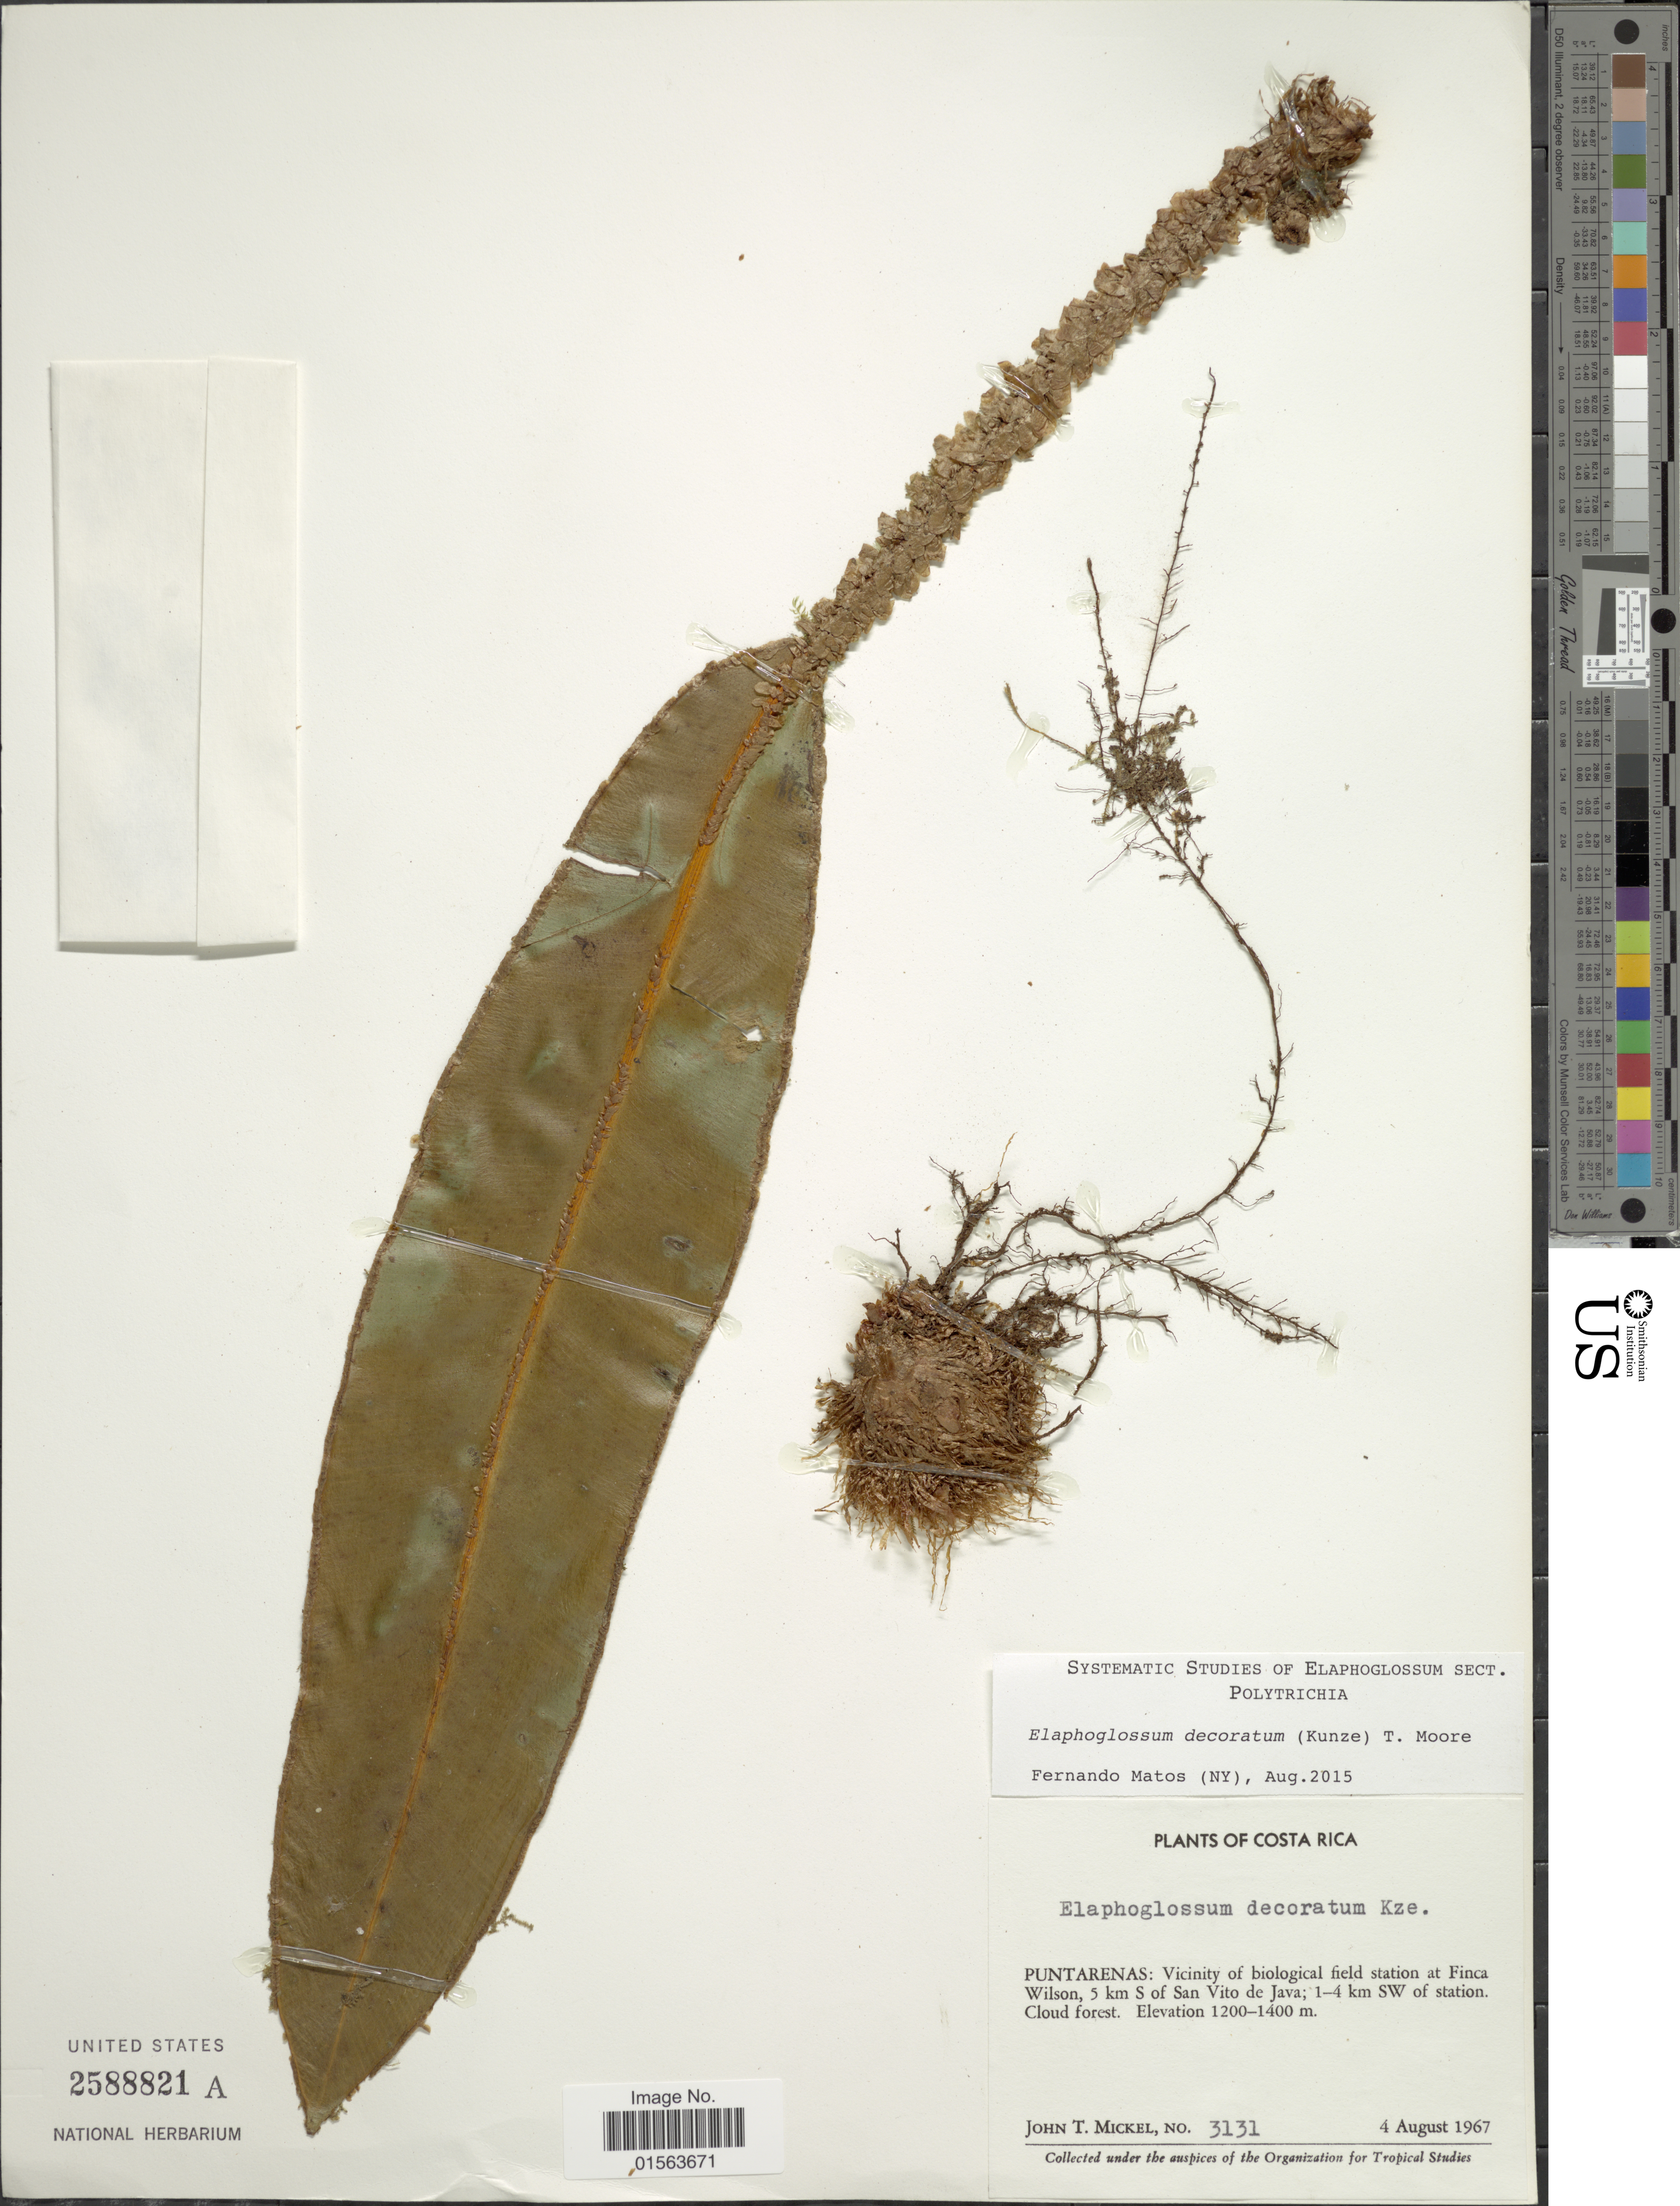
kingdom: Plantae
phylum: Tracheophyta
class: Polypodiopsida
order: Polypodiales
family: Dryopteridaceae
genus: Elaphoglossum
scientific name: Elaphoglossum decoratum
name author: (Kunze) T. Moore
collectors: J. T. Mickel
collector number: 3131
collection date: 1967-08-04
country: Costa Rica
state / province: Puntarenas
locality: Puntarenas: Vicinity of biological field station at Finca Wilson, 5 km S of San Vito de Java; 1-4 km SW of station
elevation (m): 1200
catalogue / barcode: US 2588821A